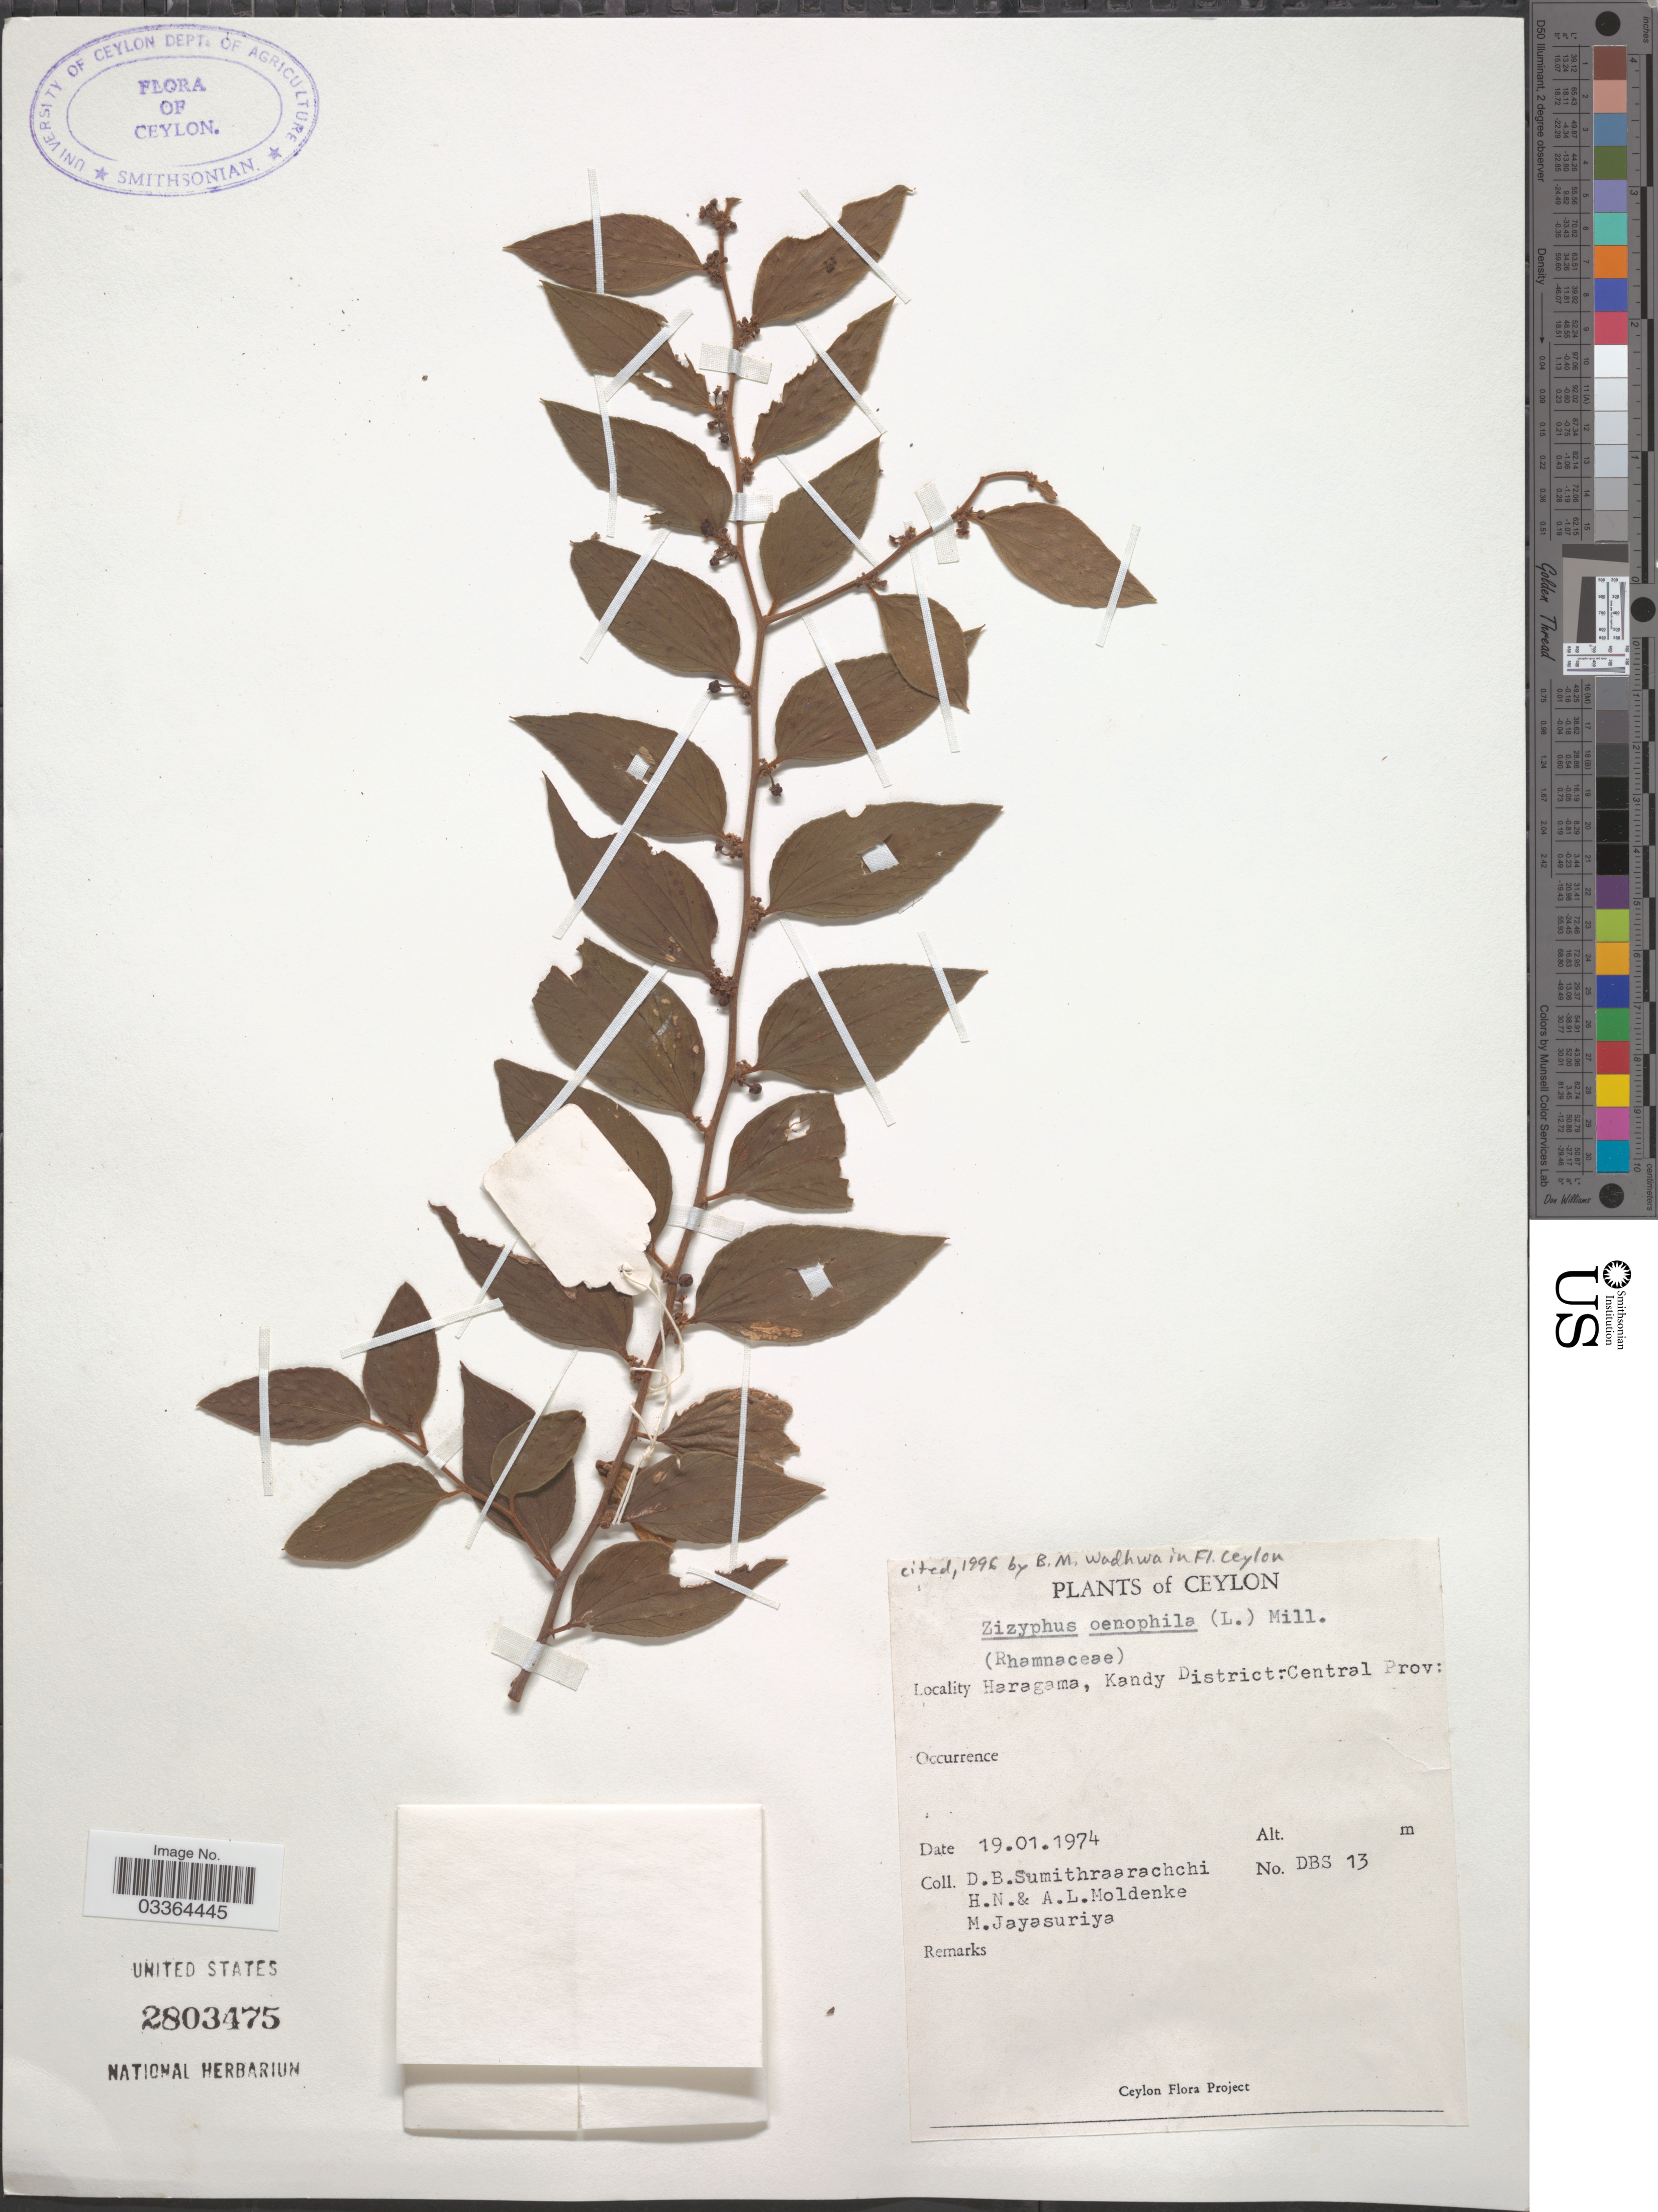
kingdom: Plantae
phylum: Tracheophyta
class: Magnoliopsida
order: Rosales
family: Rhamnaceae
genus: Ziziphus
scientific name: Ziziphus oenopolia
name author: (L.) Mill.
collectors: D. B. Sumithraarachchi, H. N. Moldenke, A. L. Moldenke & M. Jayasuriya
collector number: DBS 13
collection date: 1974-01-19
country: Sri Lanka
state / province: Central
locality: Ceylon. Haragama, Kandy District.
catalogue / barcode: US 2803475